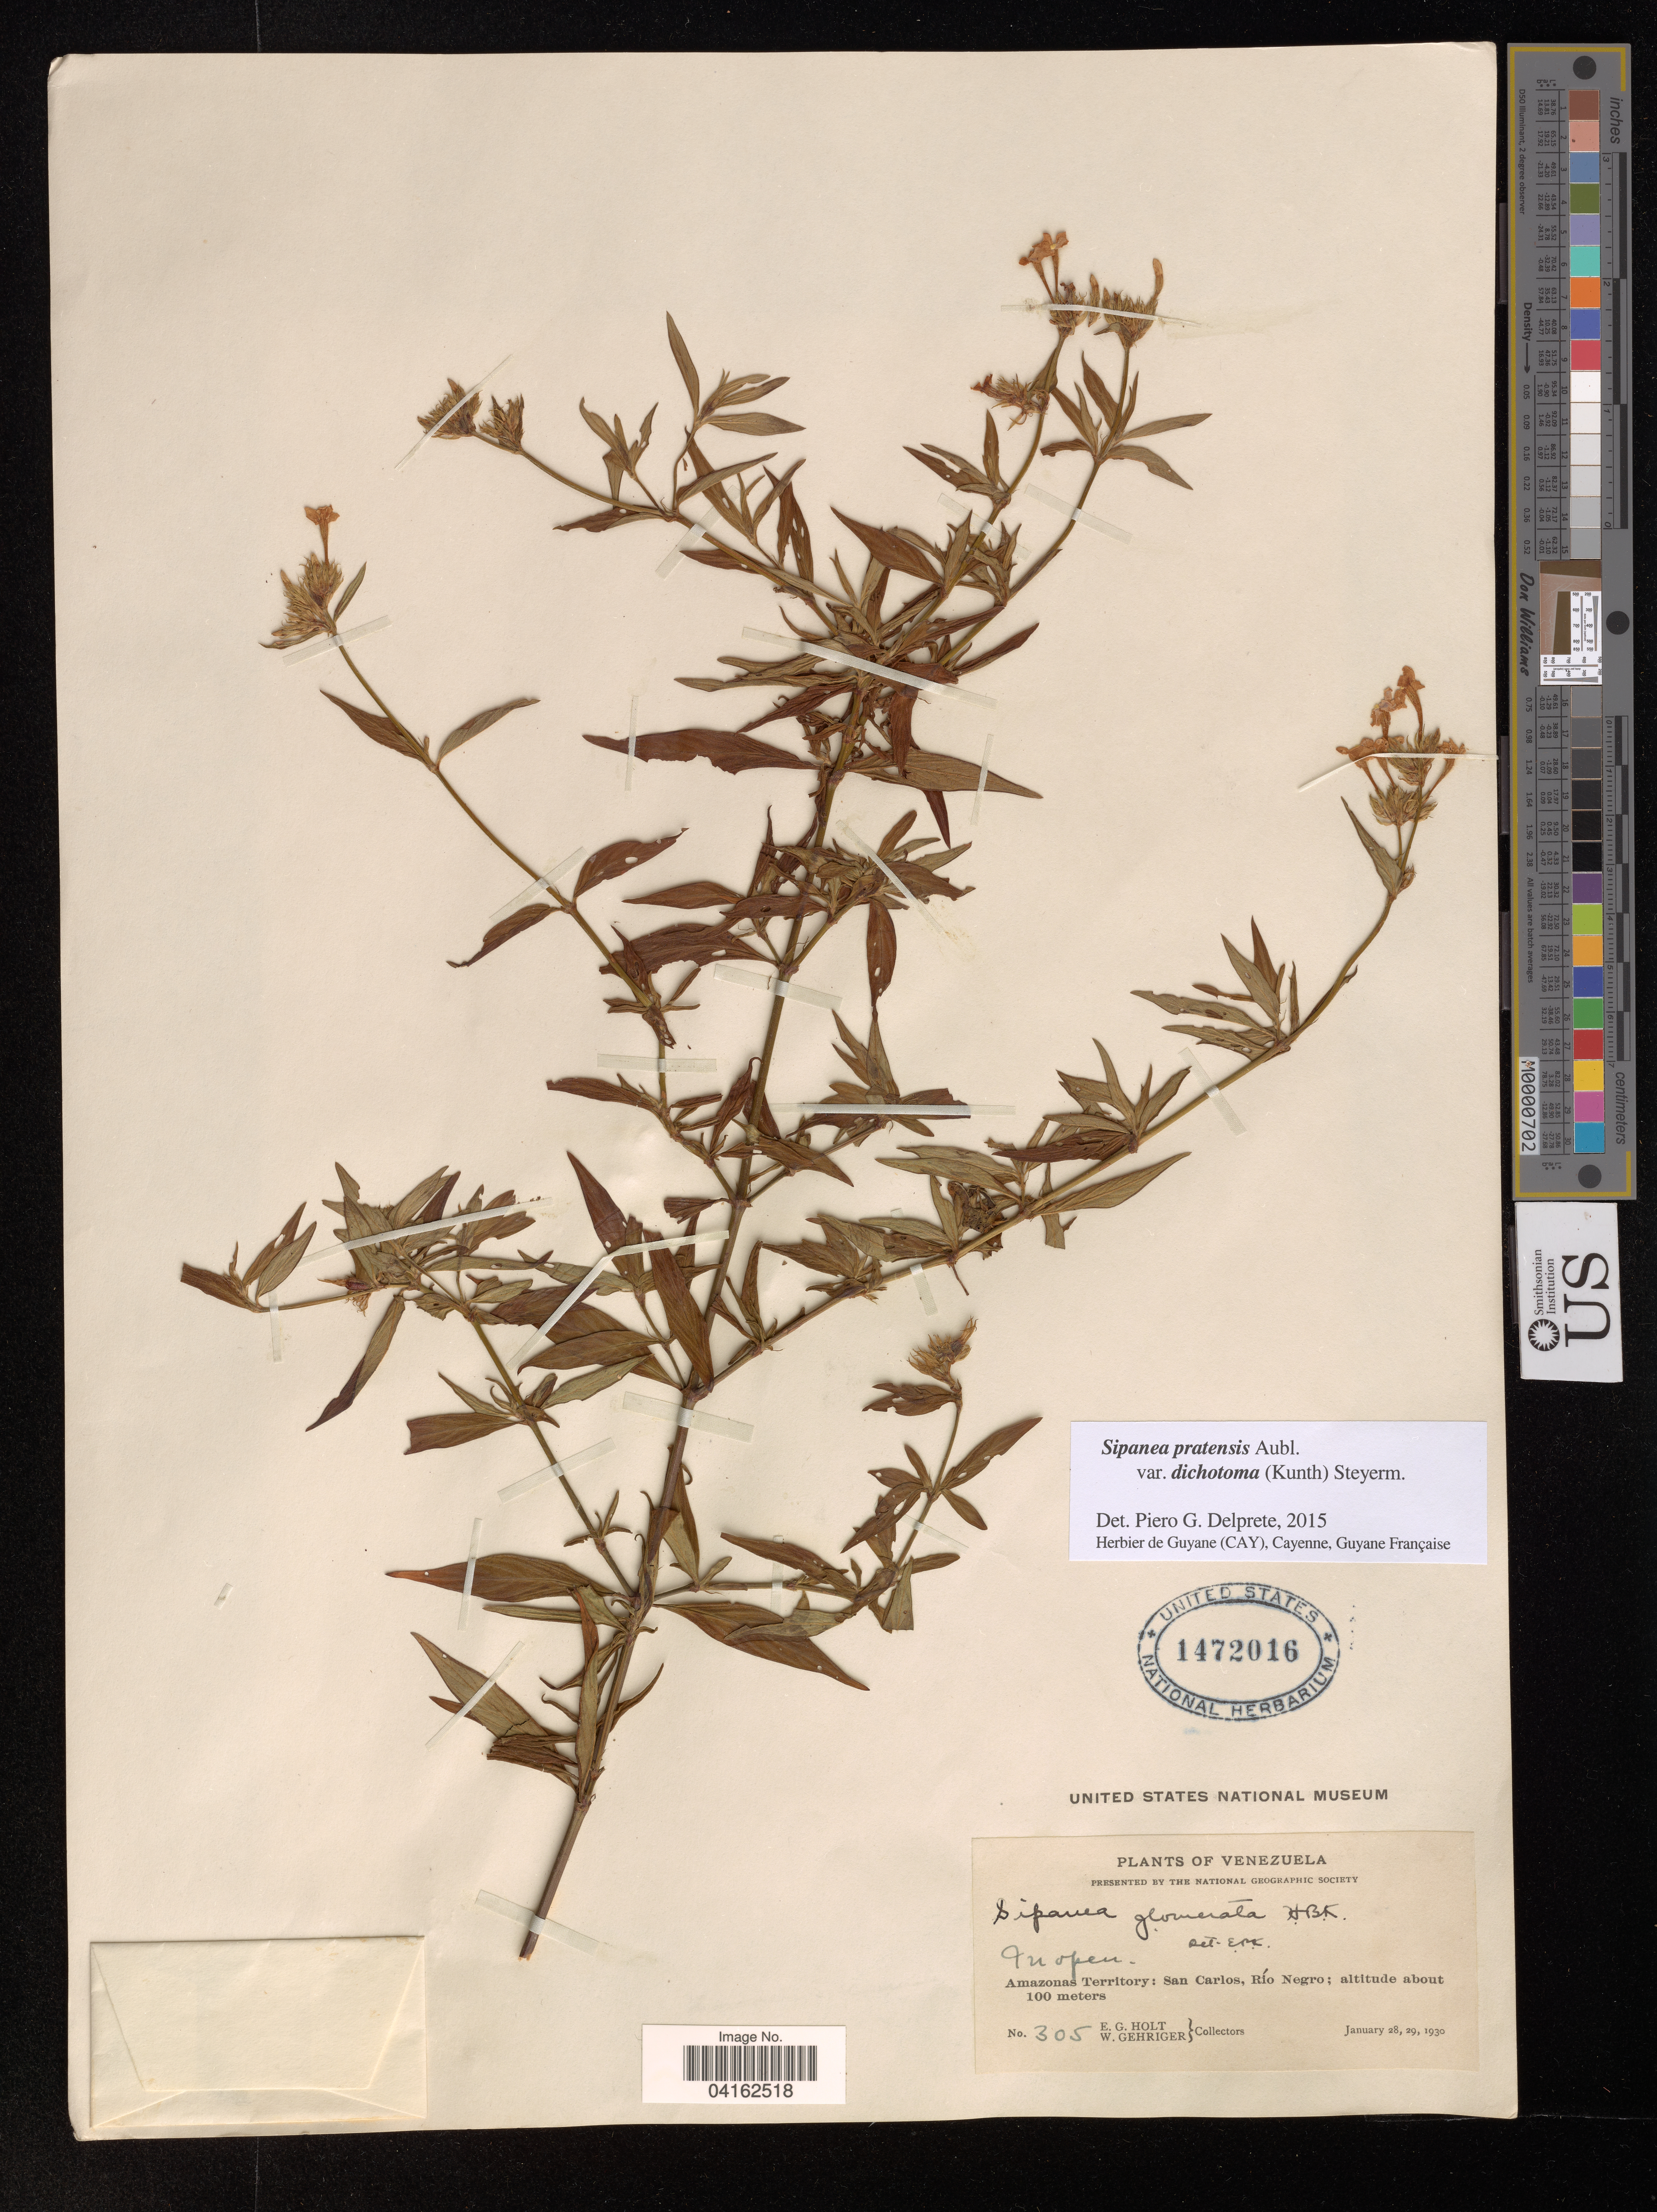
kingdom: Plantae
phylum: Tracheophyta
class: Magnoliopsida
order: Gentianales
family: Rubiaceae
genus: Sipanea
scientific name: Sipanea pratensis var. dichotoma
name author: (Kunth) Steyerm.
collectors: E. G. Holt & W. Gehriger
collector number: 305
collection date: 1930-01-28/1930-01-29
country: Venezuela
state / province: Amazonas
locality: San Carlos, Río Negro.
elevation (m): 100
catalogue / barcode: US 1472016